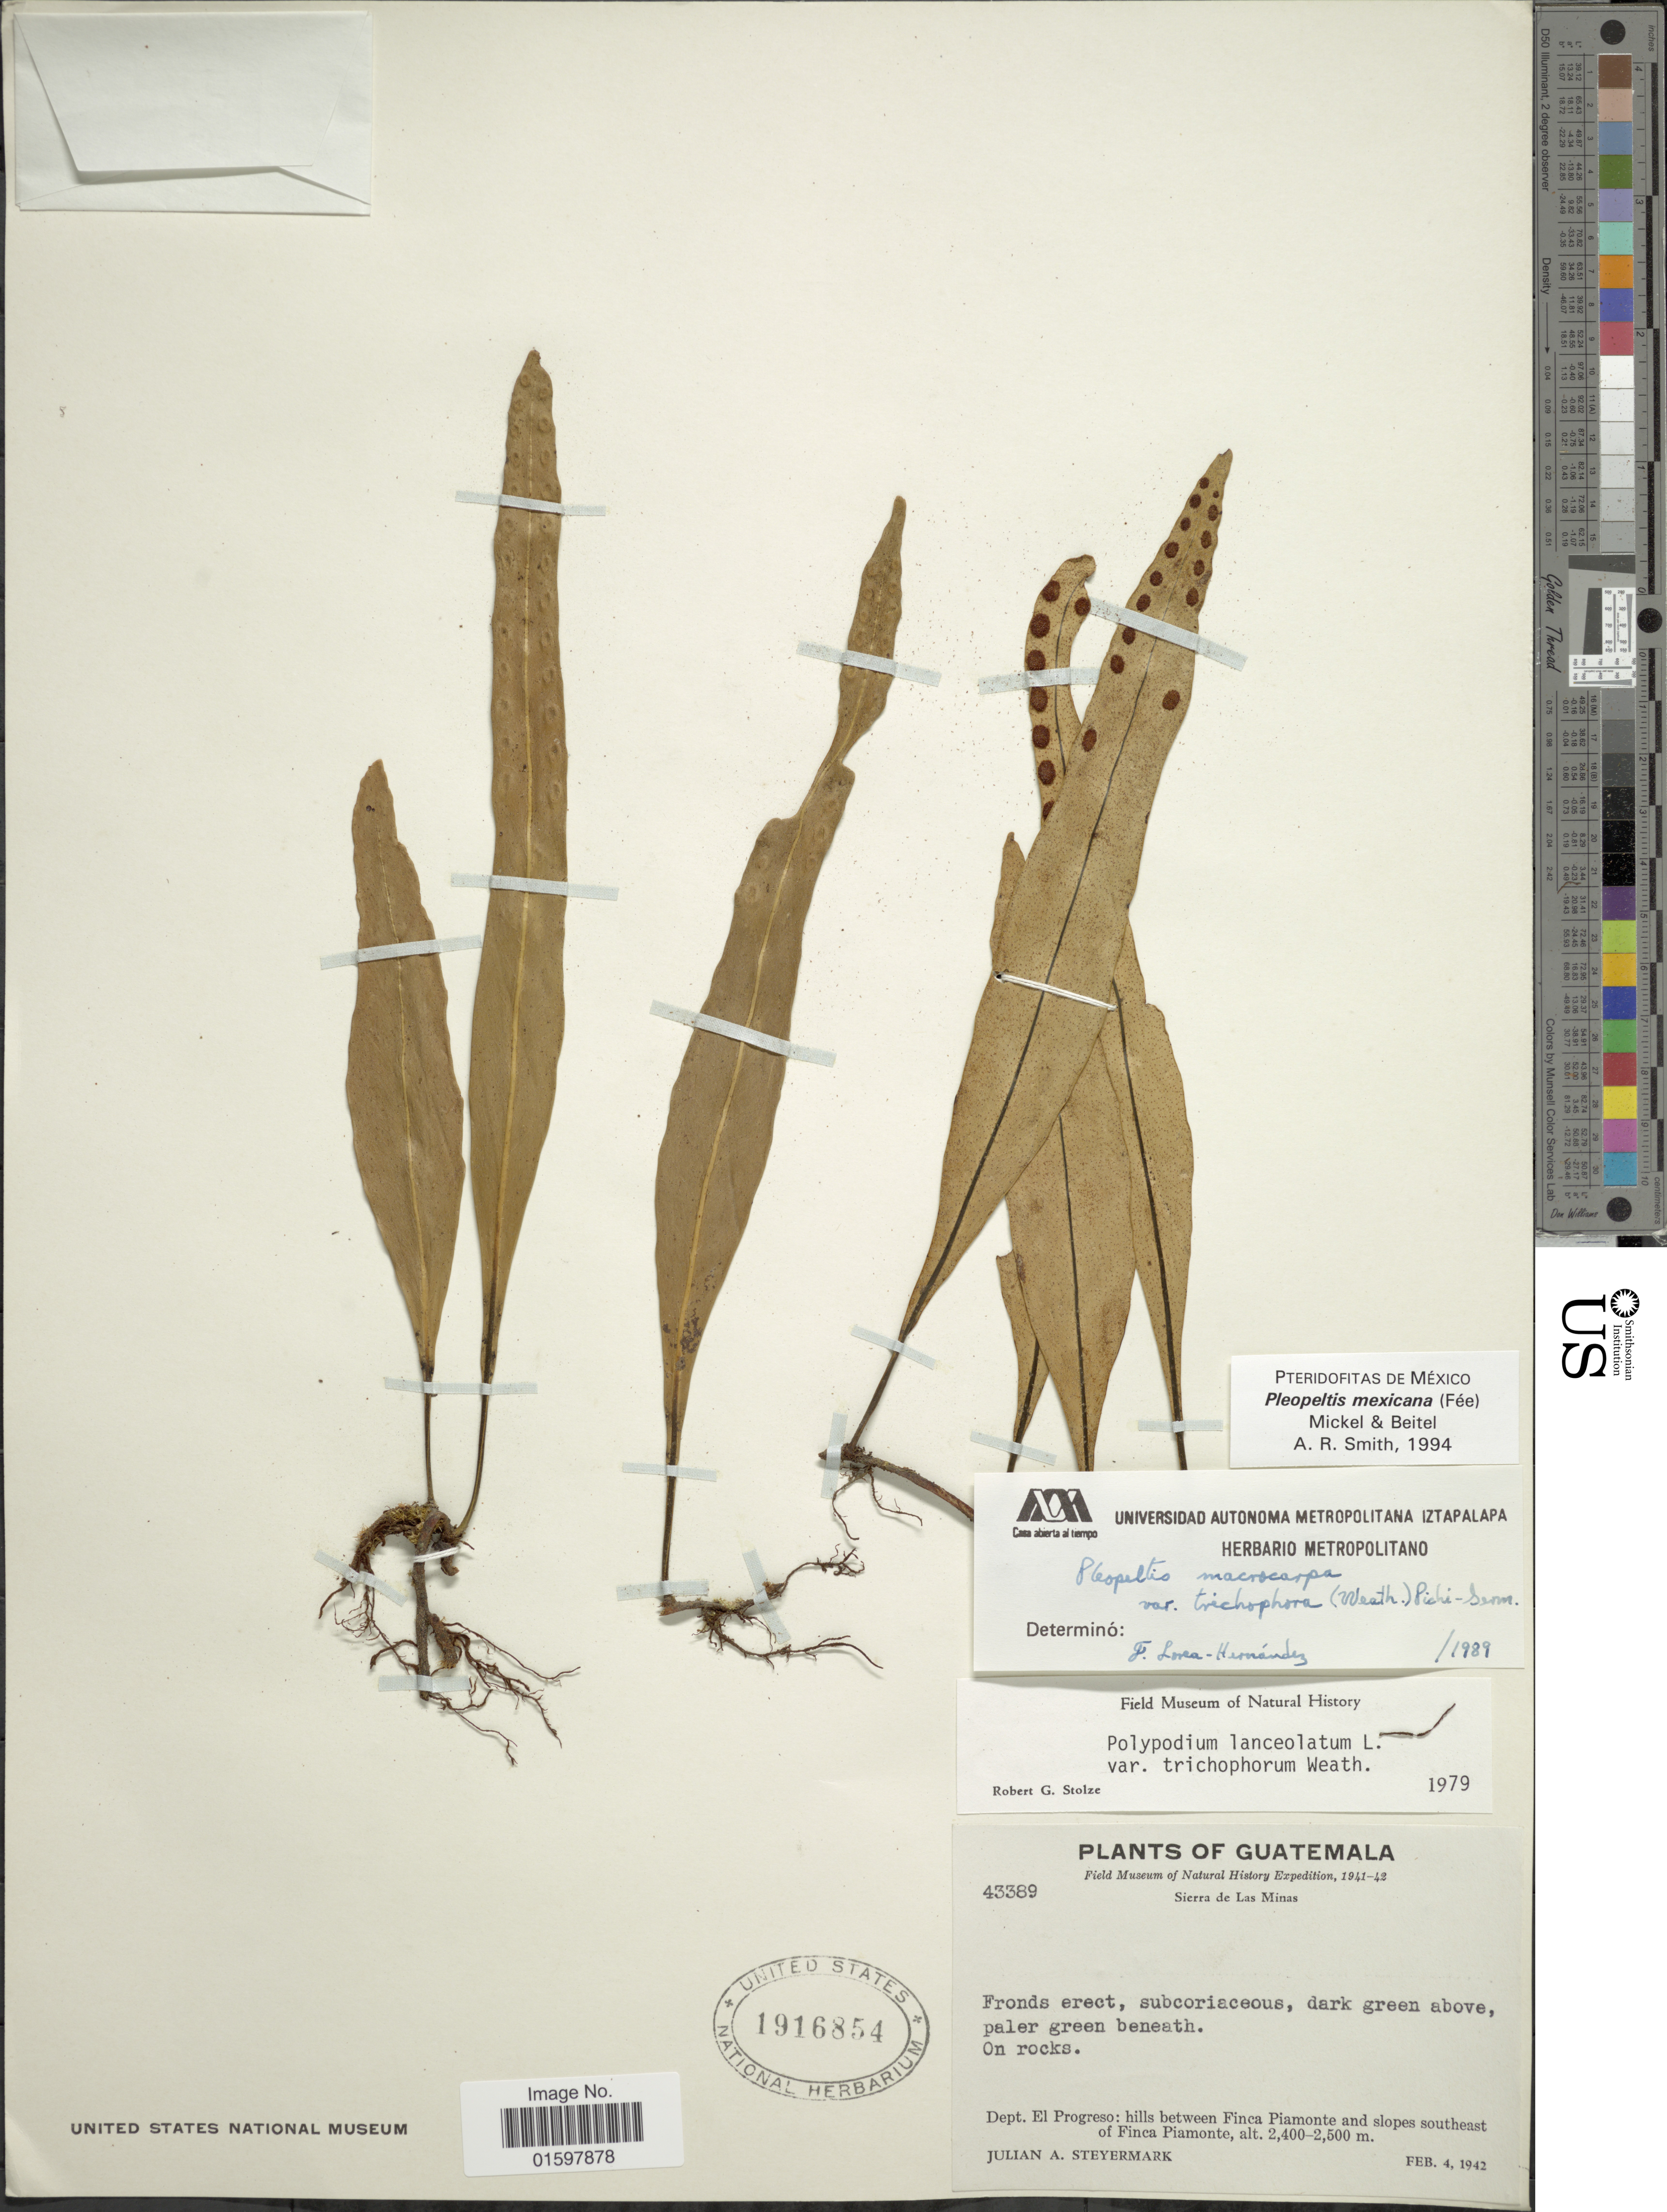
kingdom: Plantae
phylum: Tracheophyta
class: Polypodiopsida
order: Polypodiales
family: Polypodiaceae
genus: Pleopeltis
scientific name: Pleopeltis mexicana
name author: (Fée) Mickel & Beitel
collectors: J. Steyermark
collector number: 43389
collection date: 1942-02-04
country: Guatemala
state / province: El Progreso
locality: Dept. El Progreso: hills between Finca Piamonte and slopes southeast of Finca Piamonte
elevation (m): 2400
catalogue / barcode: US 1916854